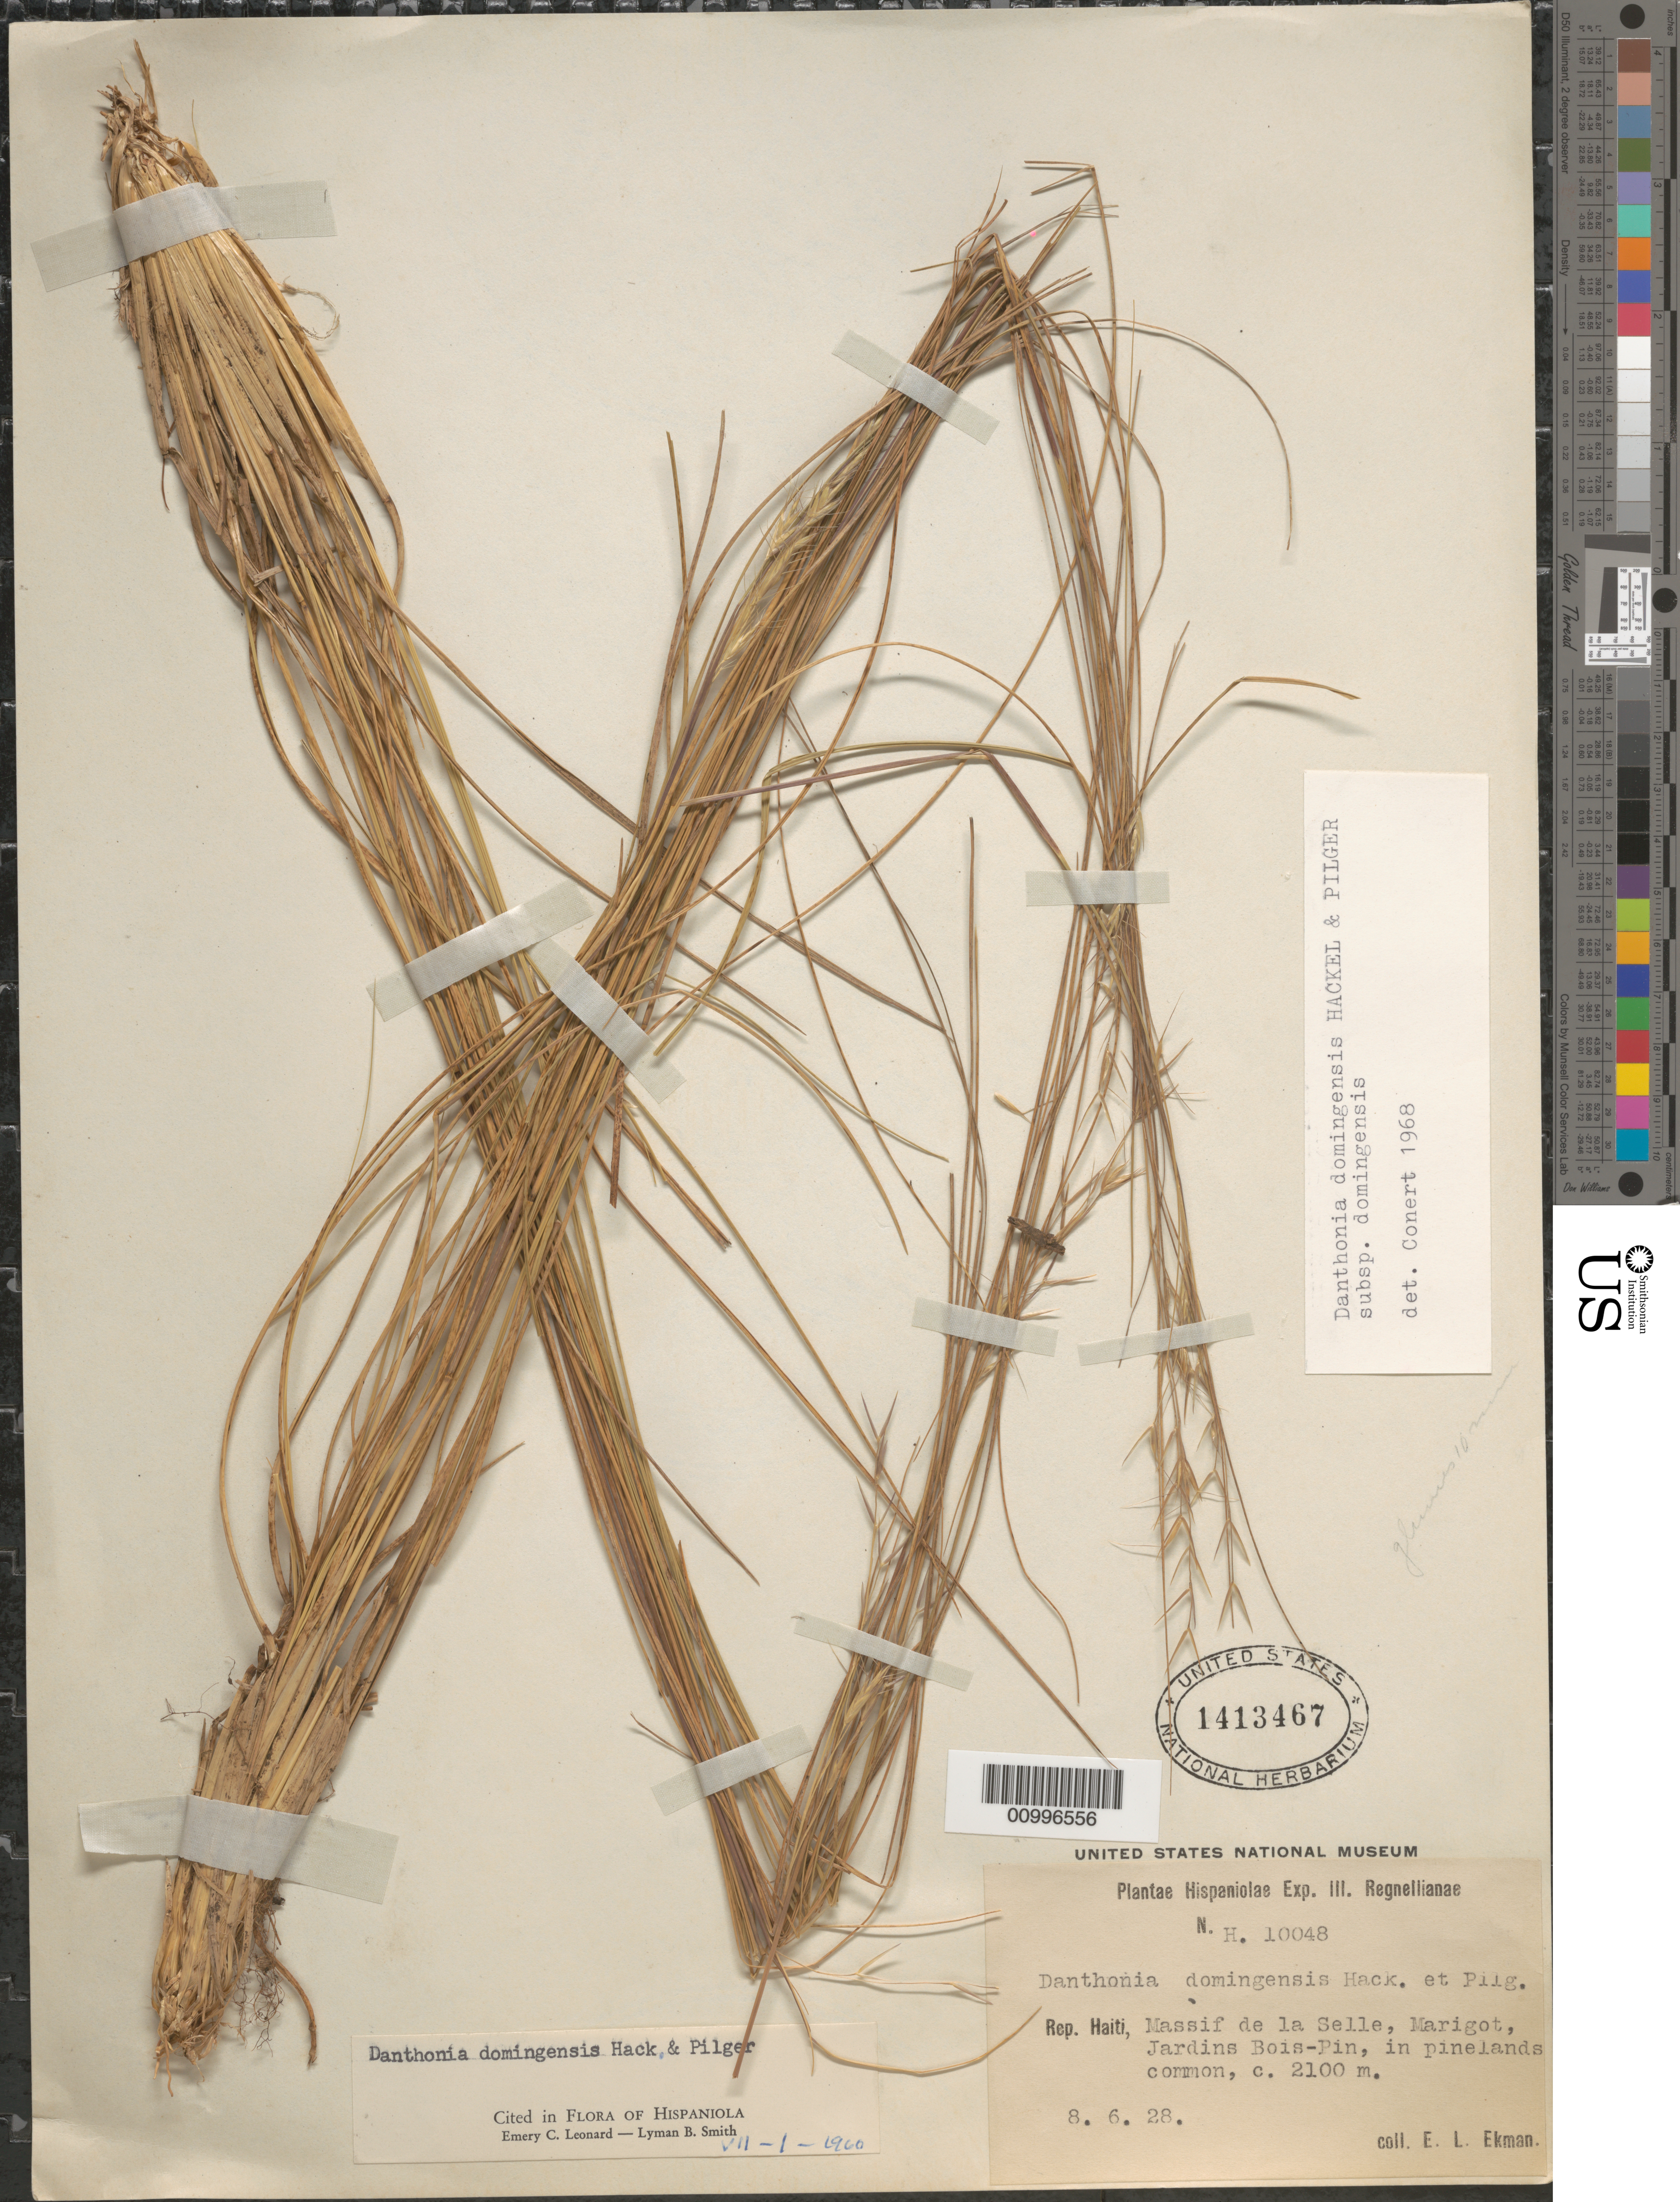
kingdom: Plantae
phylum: Tracheophyta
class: Liliopsida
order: Poales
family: Poaceae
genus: Danthonia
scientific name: Danthonia domingensis subsp. domingensis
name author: Hack. & Pilg.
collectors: E. L. Ekman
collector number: H 10048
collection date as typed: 08 Jun 1928 or 06 Aug 1928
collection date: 1928-06-08 or 1928-08-06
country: Haiti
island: Hispaniola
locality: Marigot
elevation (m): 2100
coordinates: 0 N, 0 E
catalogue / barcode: US 1413467